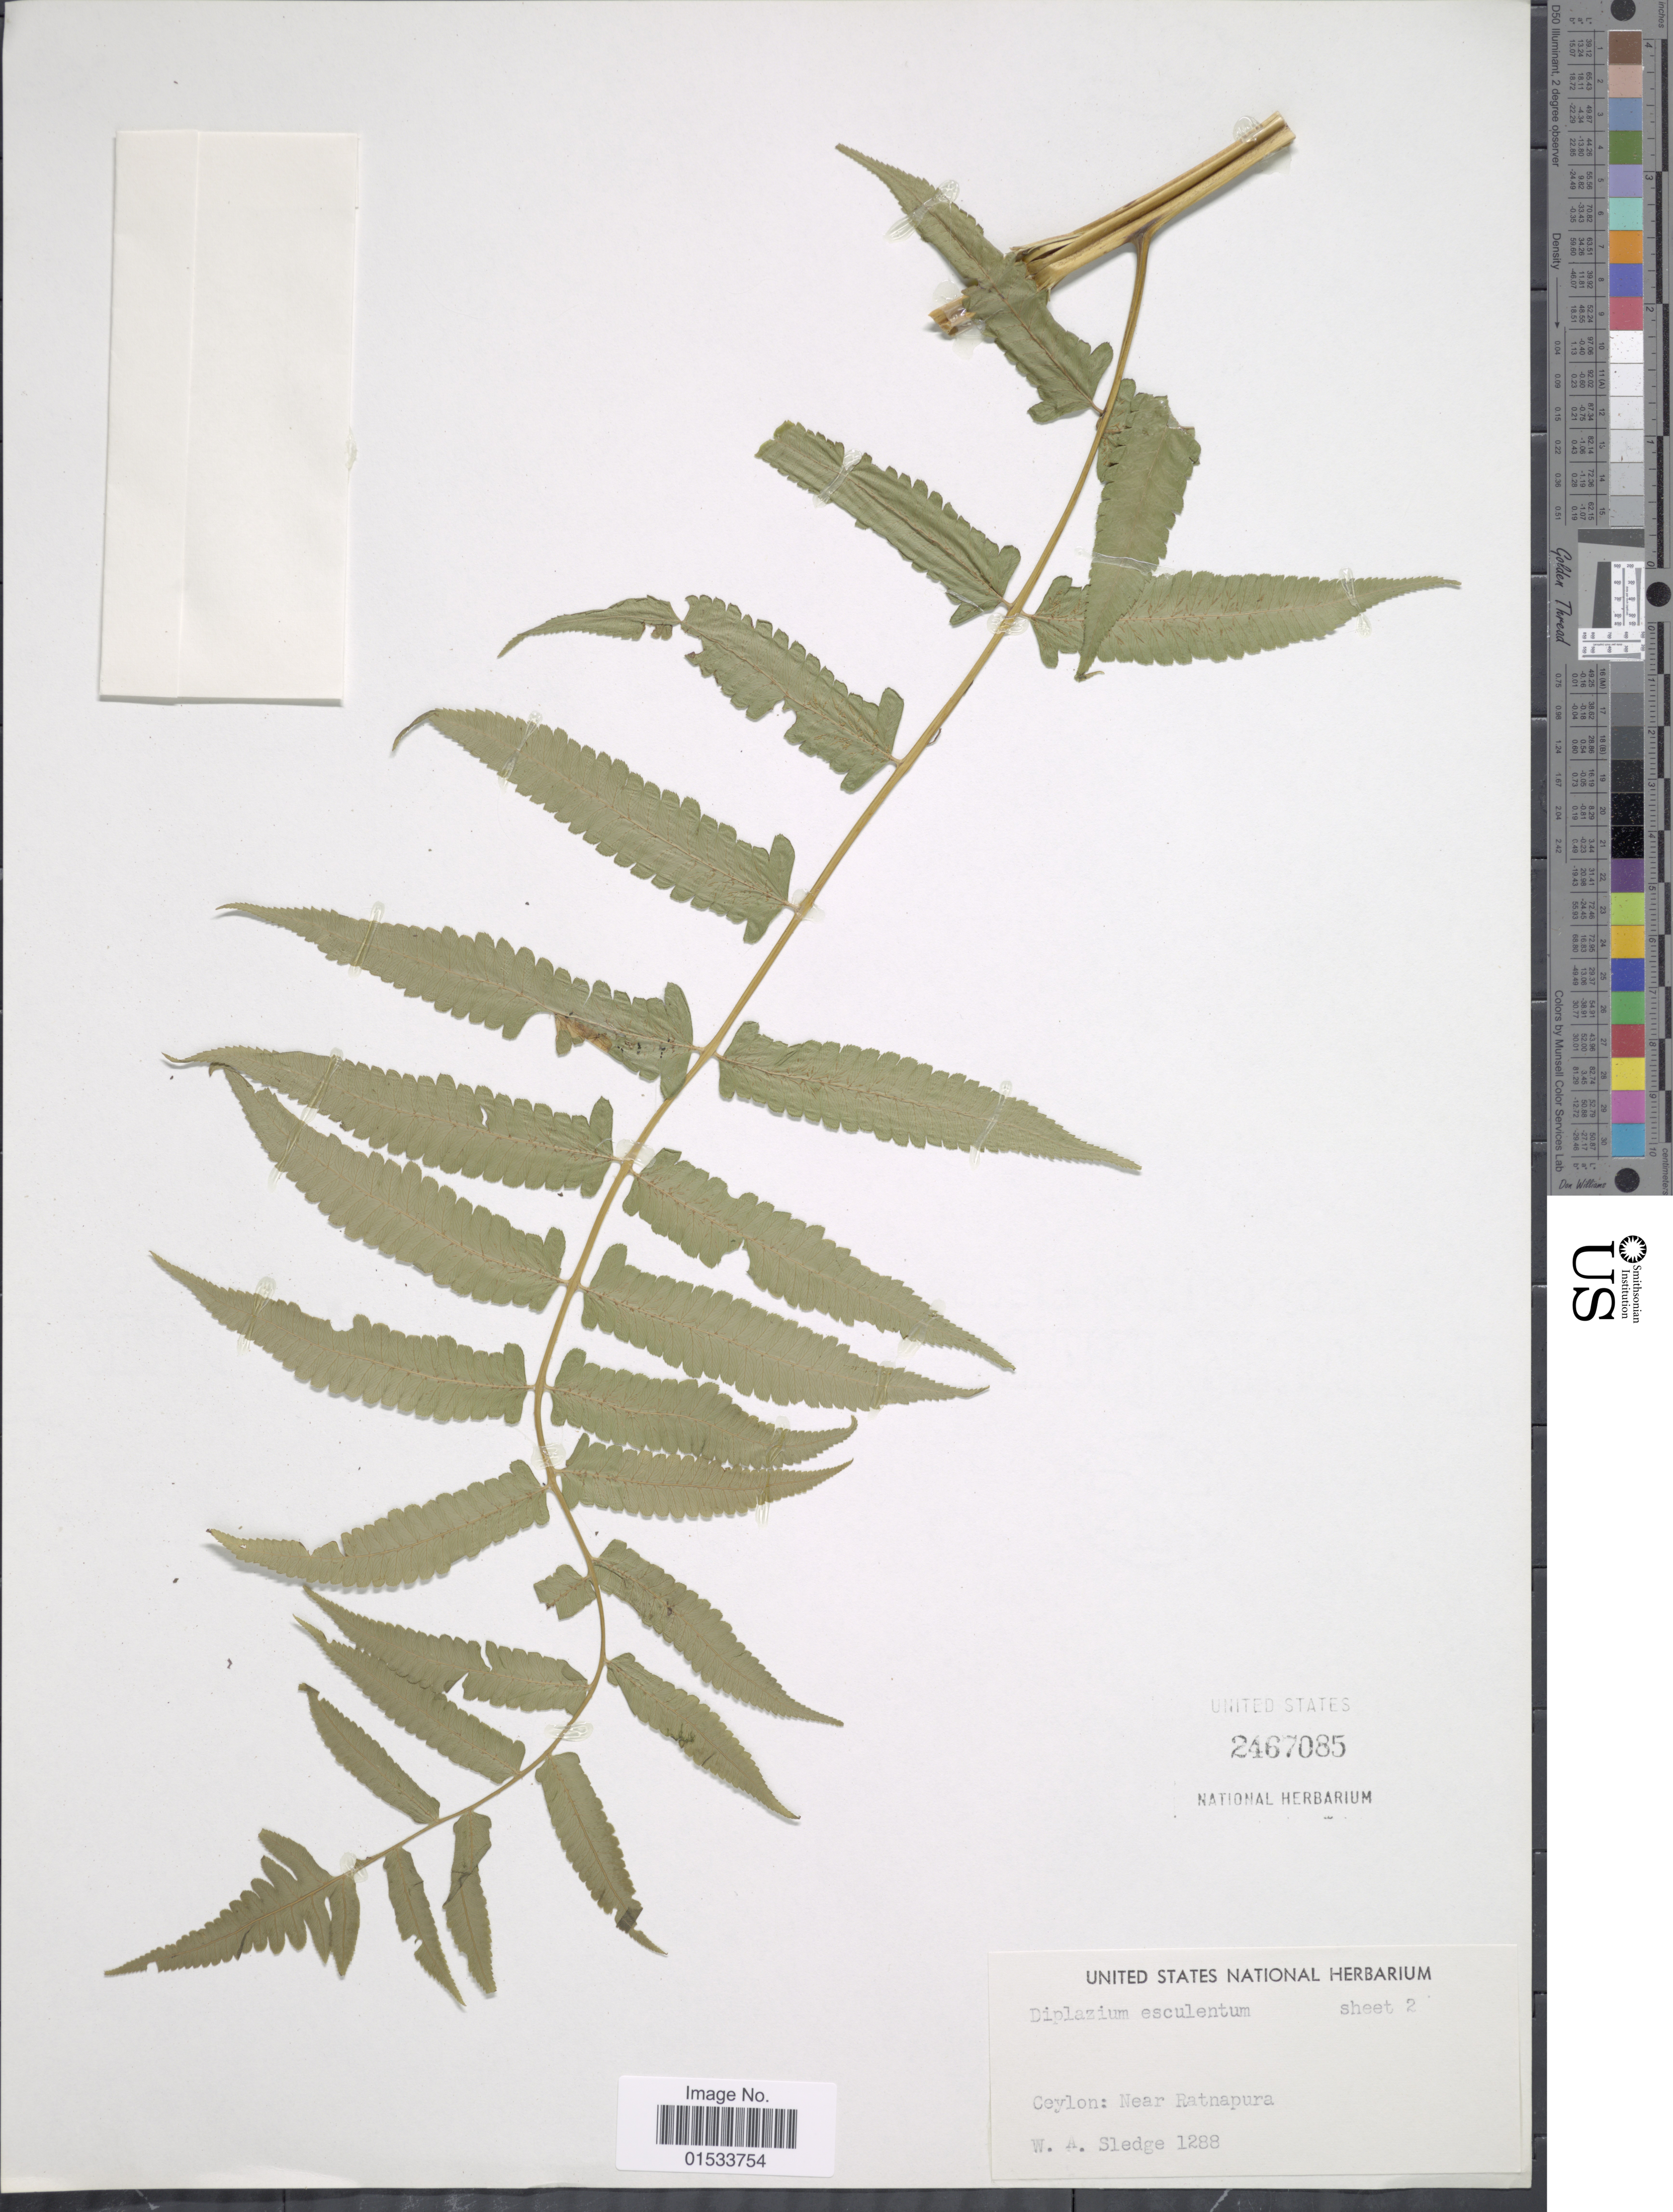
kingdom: Plantae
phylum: Tracheophyta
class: Polypodiopsida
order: Polypodiales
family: Athyriaceae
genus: Diplazium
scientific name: Diplazium esculentum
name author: (Retz.) Sw.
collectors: W. A. Sledge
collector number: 1288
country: Sri Lanka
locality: Ceylon, near Ratnapura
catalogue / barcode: US 2467085